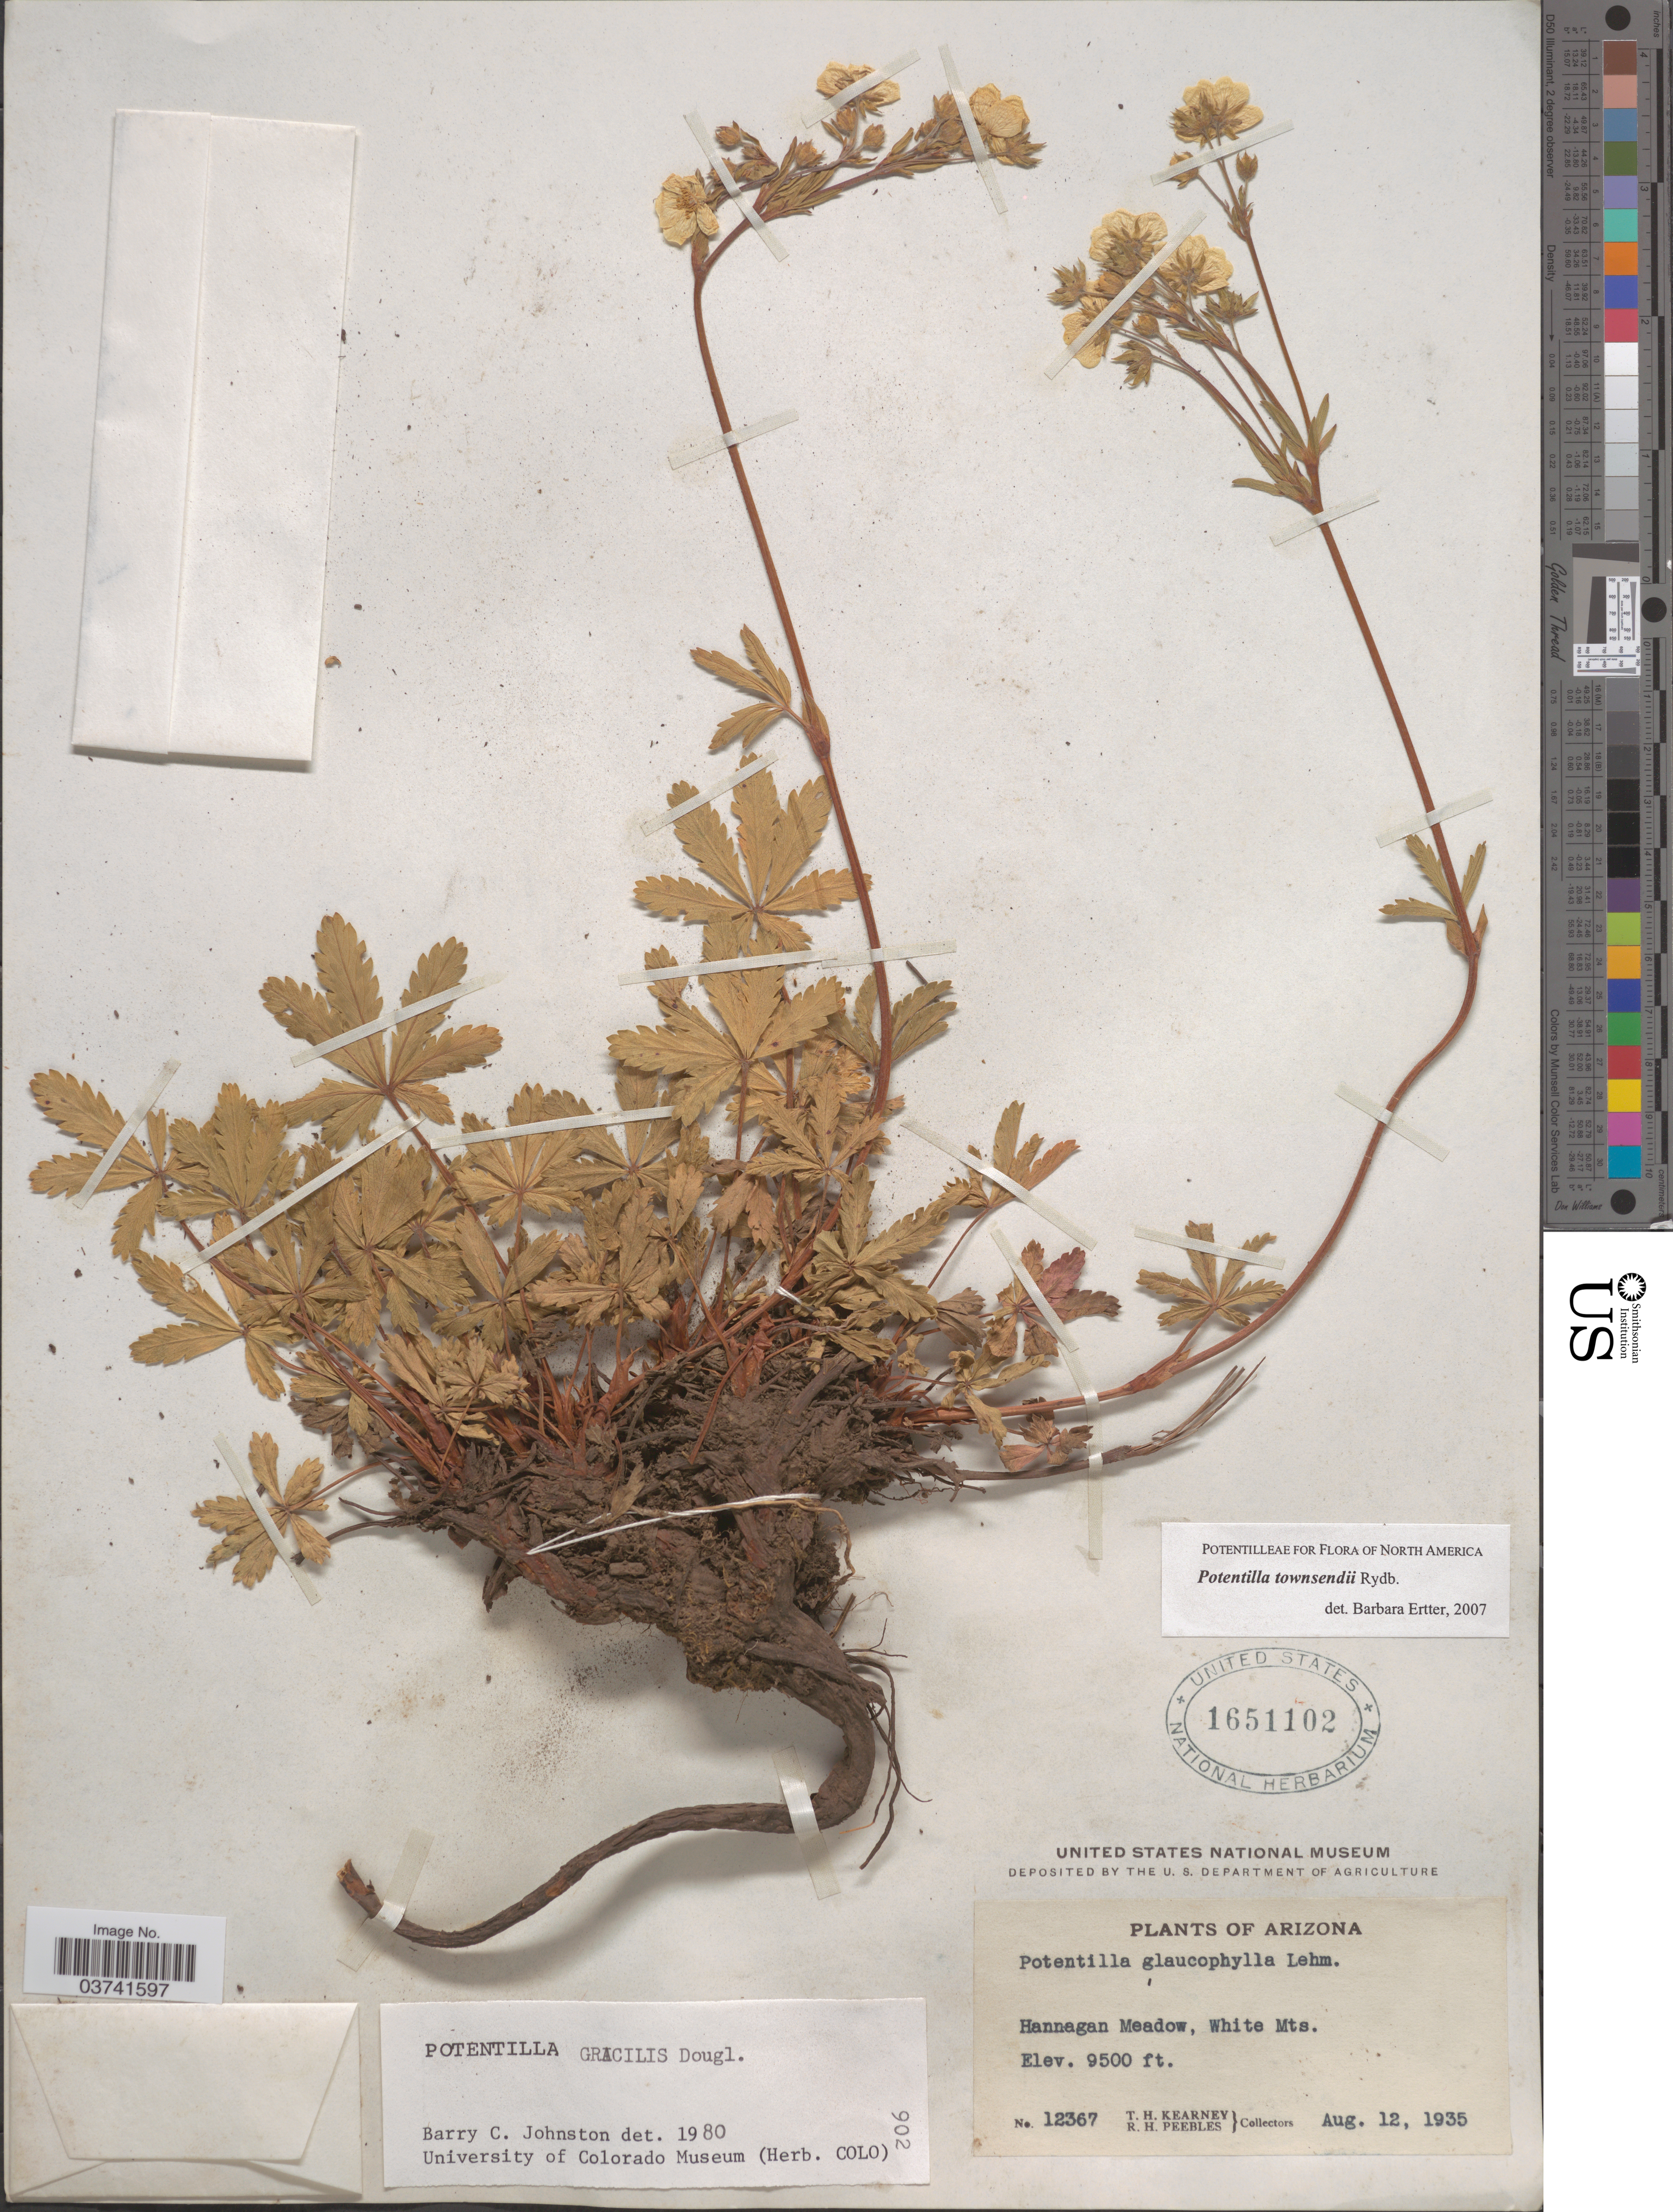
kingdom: Plantae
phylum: Tracheophyta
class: Magnoliopsida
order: Rosales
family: Rosaceae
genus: Potentilla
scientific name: Potentilla townsendii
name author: Rydb.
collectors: T. H. Kearney & R. H. Peebles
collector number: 12367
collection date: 1935-08-12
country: United States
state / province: Arizona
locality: Hannagan Meadow, White Mts.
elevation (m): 2896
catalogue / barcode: US 1651102